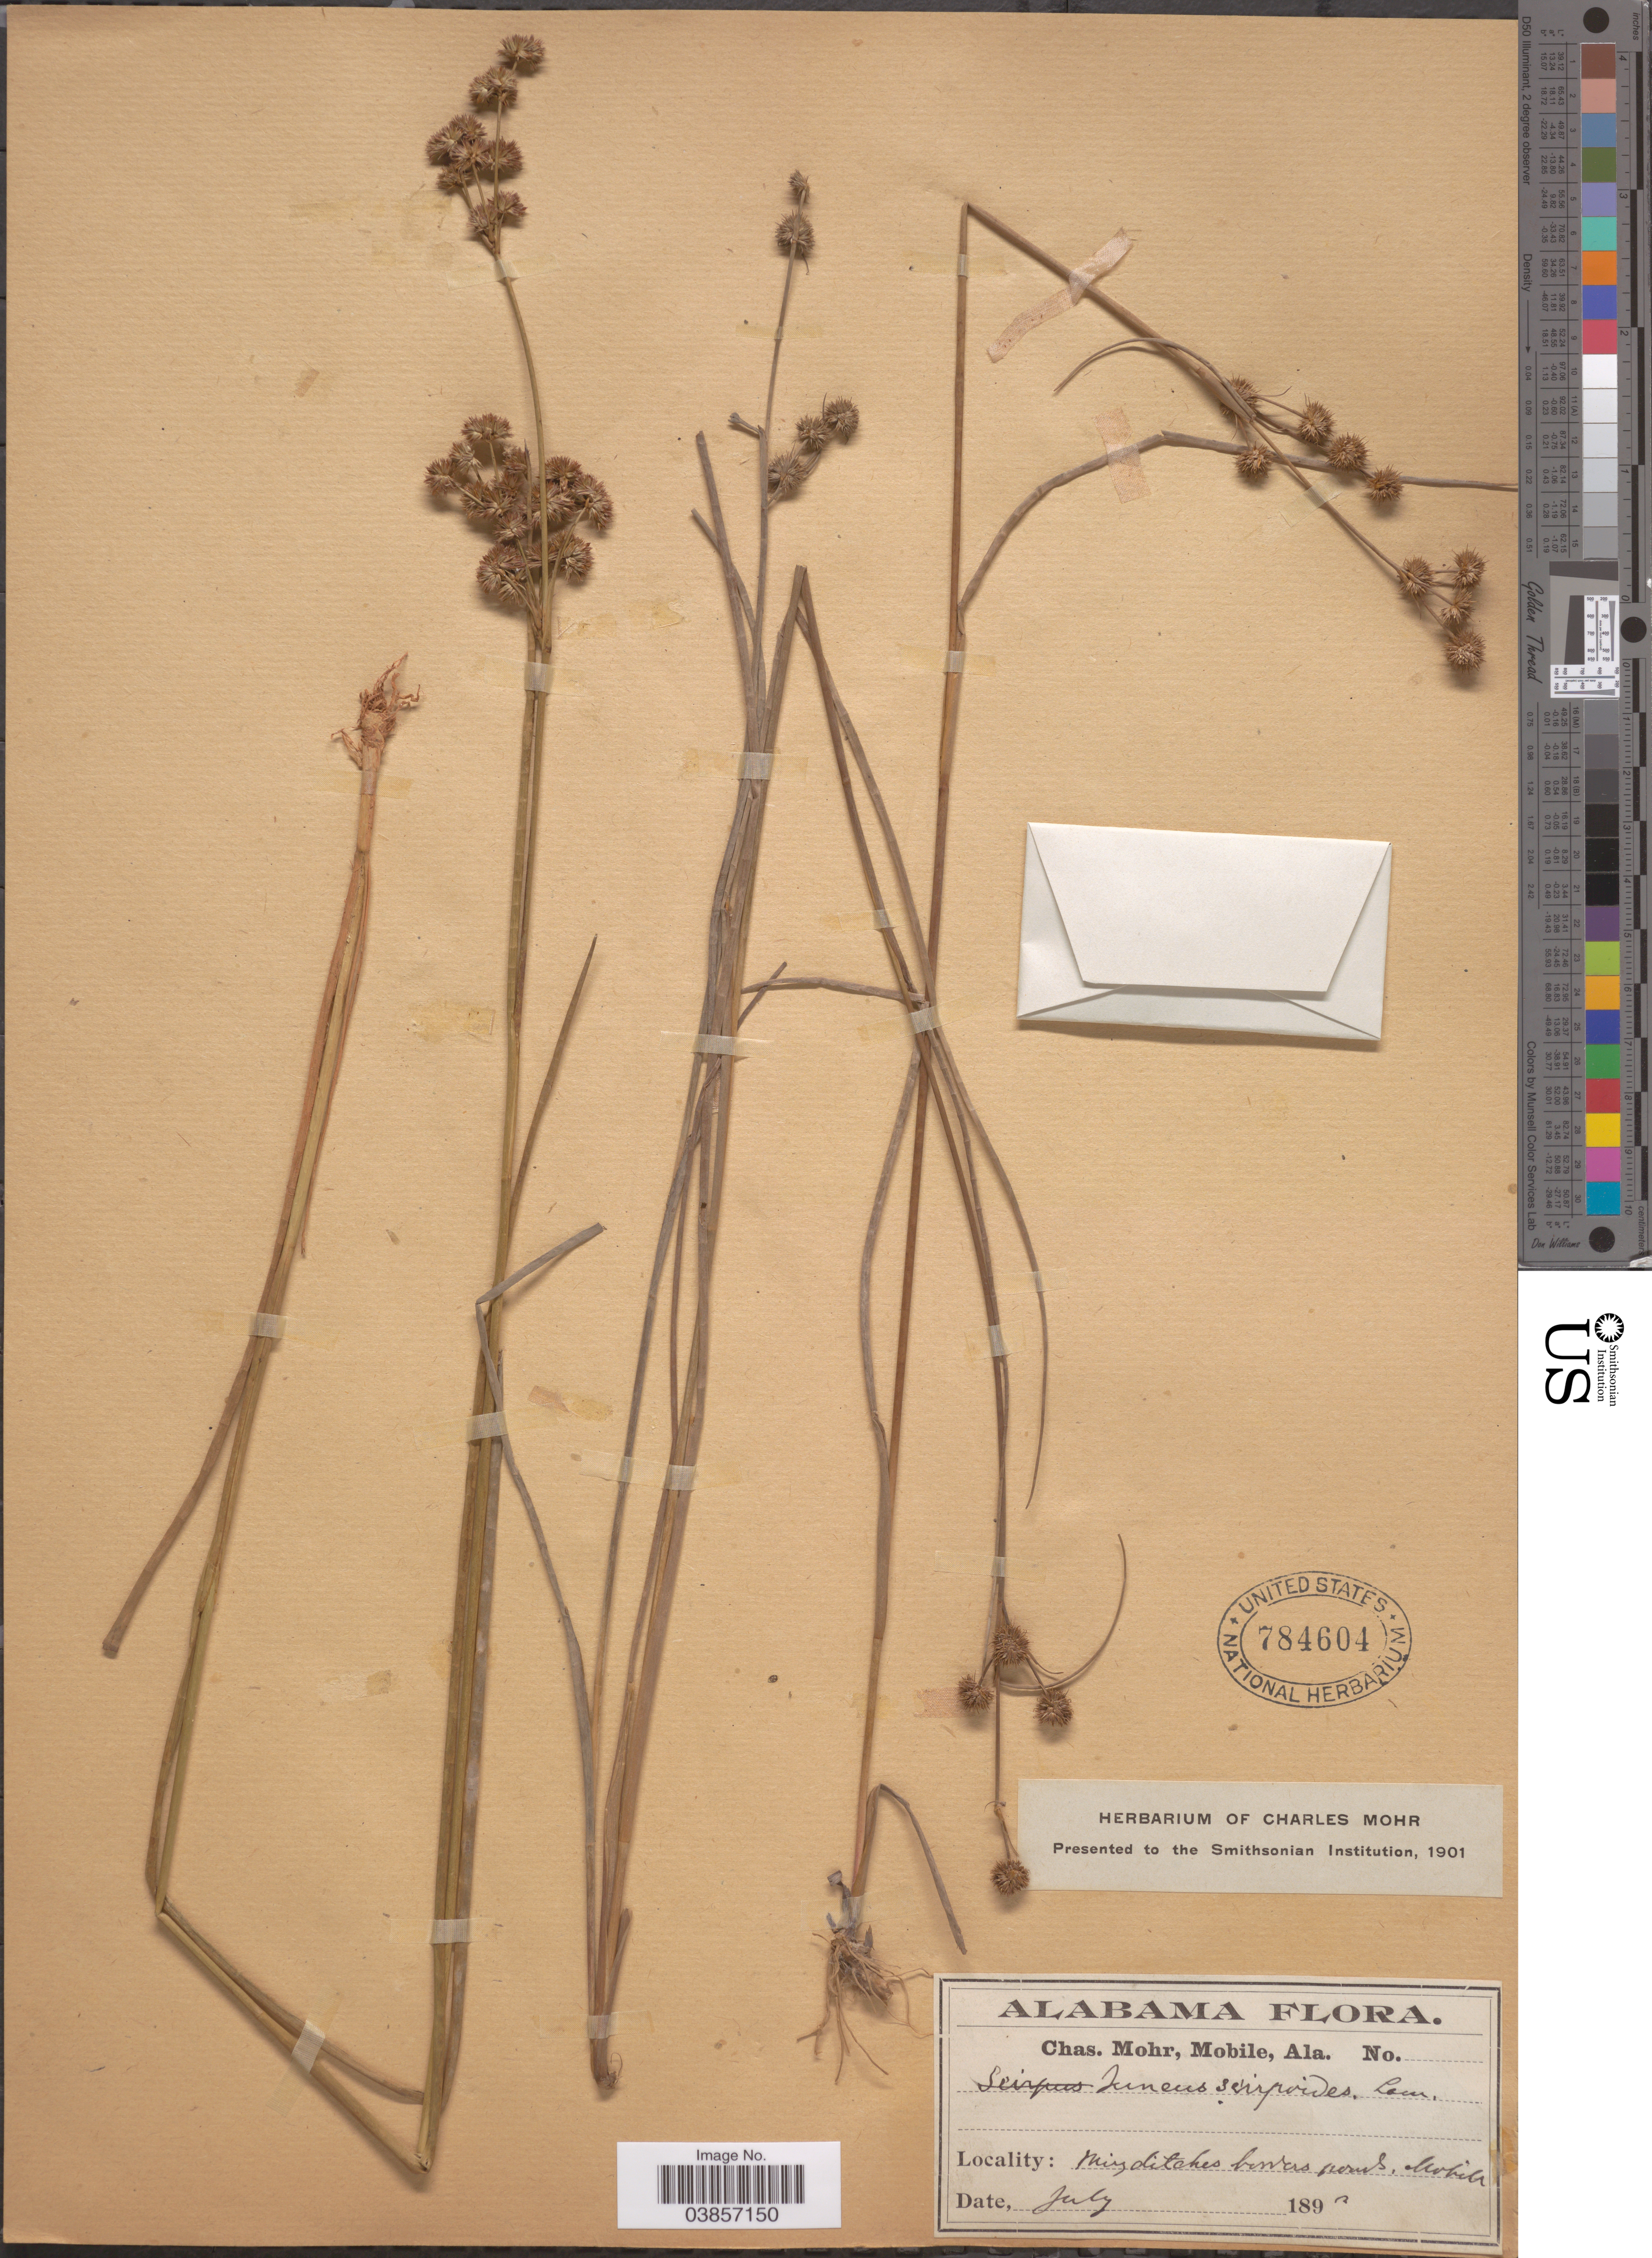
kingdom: Plantae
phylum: Tracheophyta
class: Liliopsida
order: Poales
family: Juncaceae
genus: Juncus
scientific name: Juncus scirpoides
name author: Lam.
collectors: Mohr, C. T. (herbarium)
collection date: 1892-07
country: United States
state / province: Alabama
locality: Mobile.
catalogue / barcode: US 784604